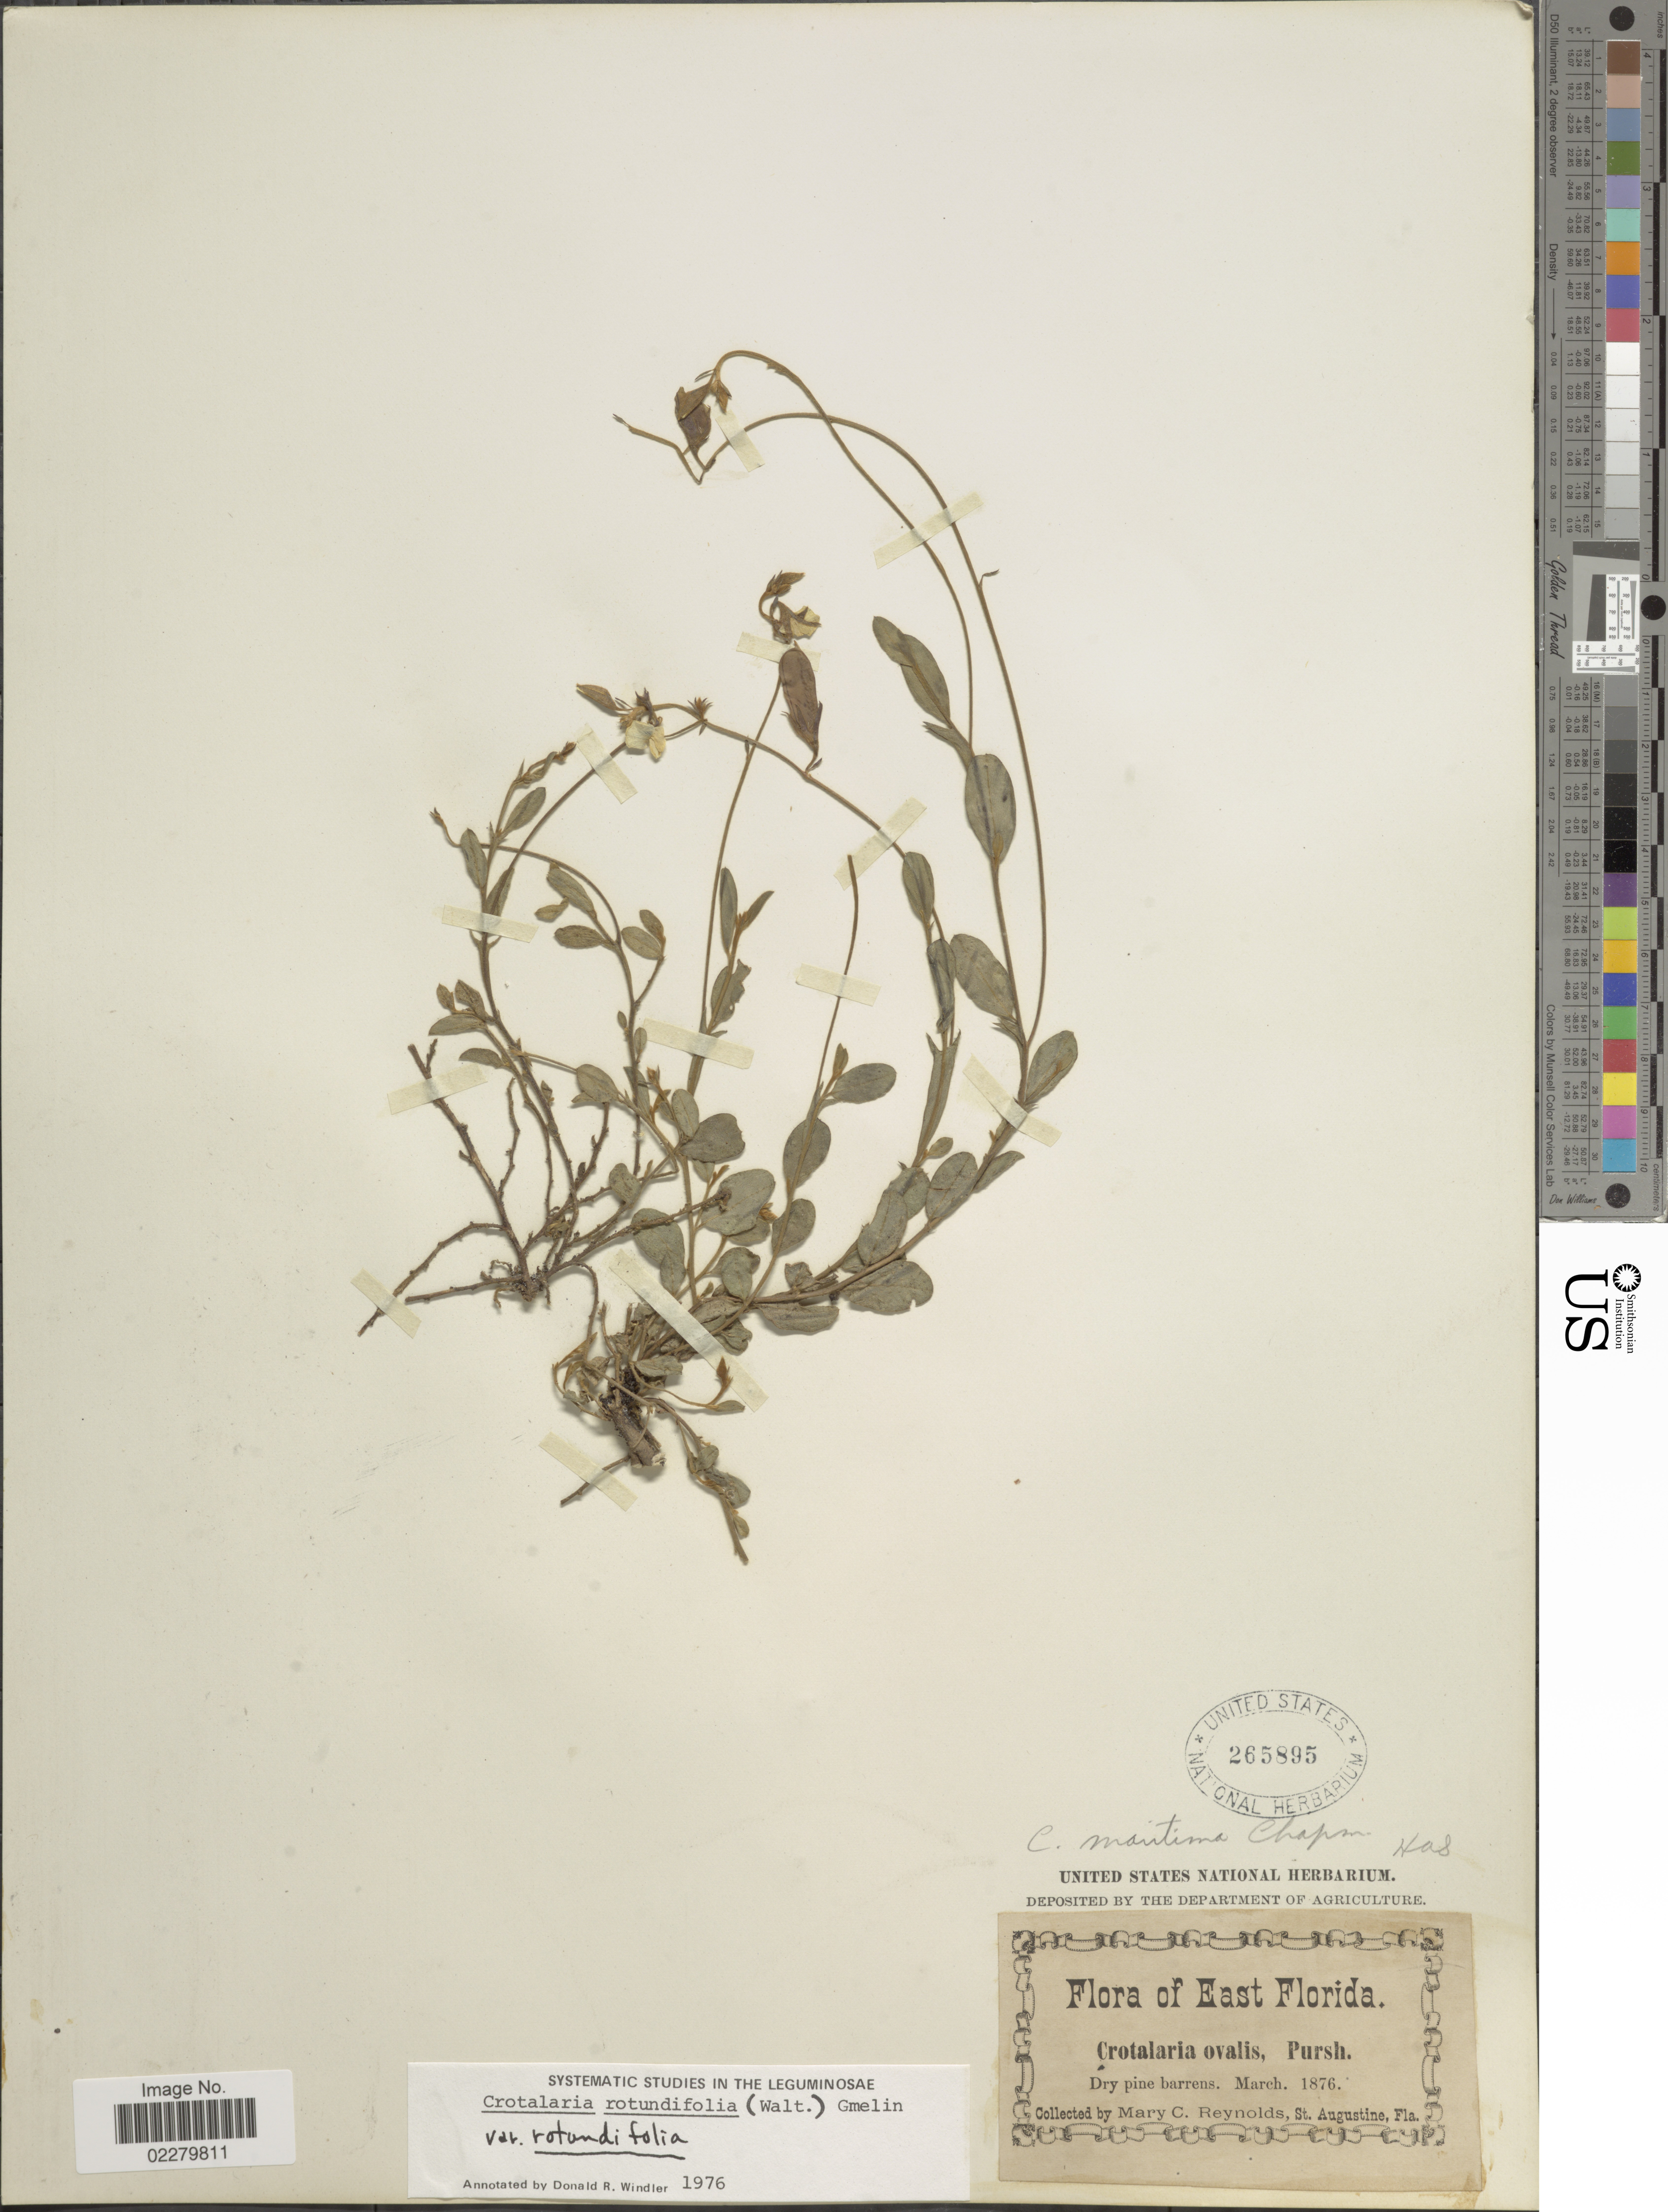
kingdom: Plantae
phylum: Tracheophyta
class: Magnoliopsida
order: Fabales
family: Fabaceae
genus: Crotalaria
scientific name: Crotalaria rotundifolia var. rotundifolia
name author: (Walter) J.F. Gmel.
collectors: M. Reynolds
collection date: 1876-03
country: United States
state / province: Florida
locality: East Florida. Dry pine barrens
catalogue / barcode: US 265895